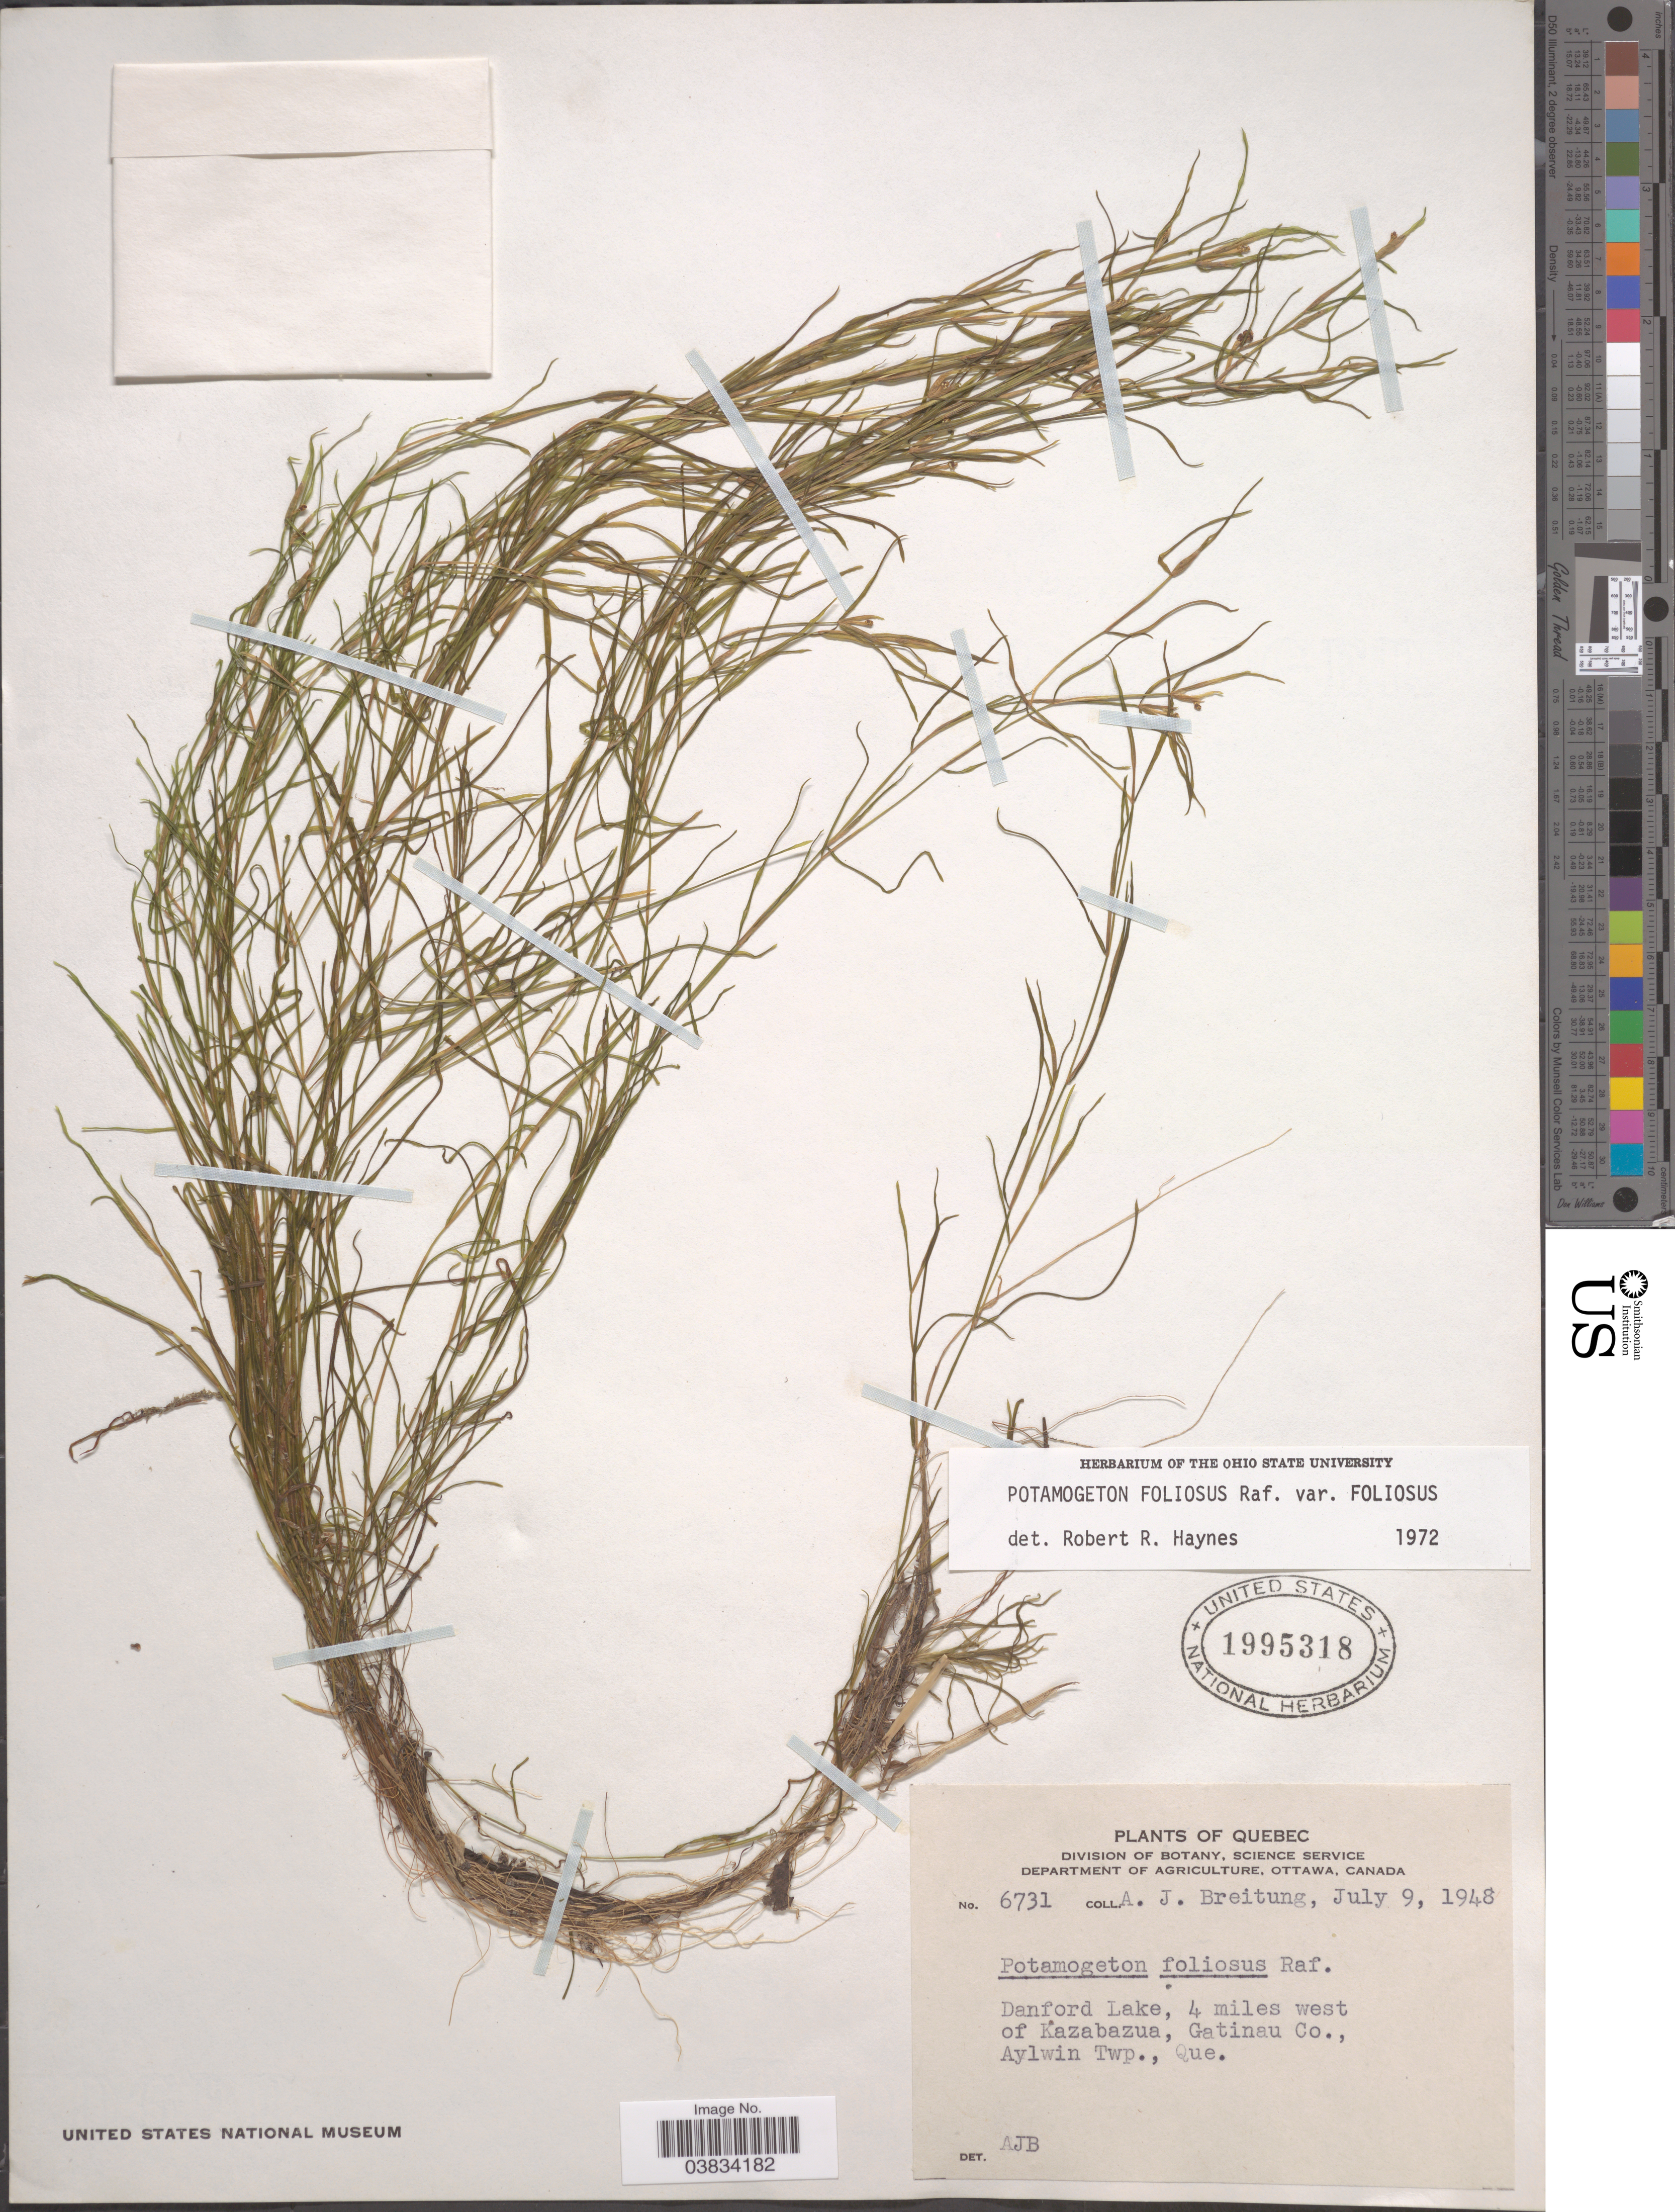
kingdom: Plantae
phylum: Tracheophyta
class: Liliopsida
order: Alismatales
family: Potamogetonaceae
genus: Potamogeton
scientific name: Potamogeton foliosus var. foliosus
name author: Raf.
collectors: A. Breitung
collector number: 6731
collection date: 1948-07-09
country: Canada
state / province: Quebec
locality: Danford Lake, 4 miles west of Kazabazua, Gatinau Co., Aylwin Twp.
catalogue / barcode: US 1995318